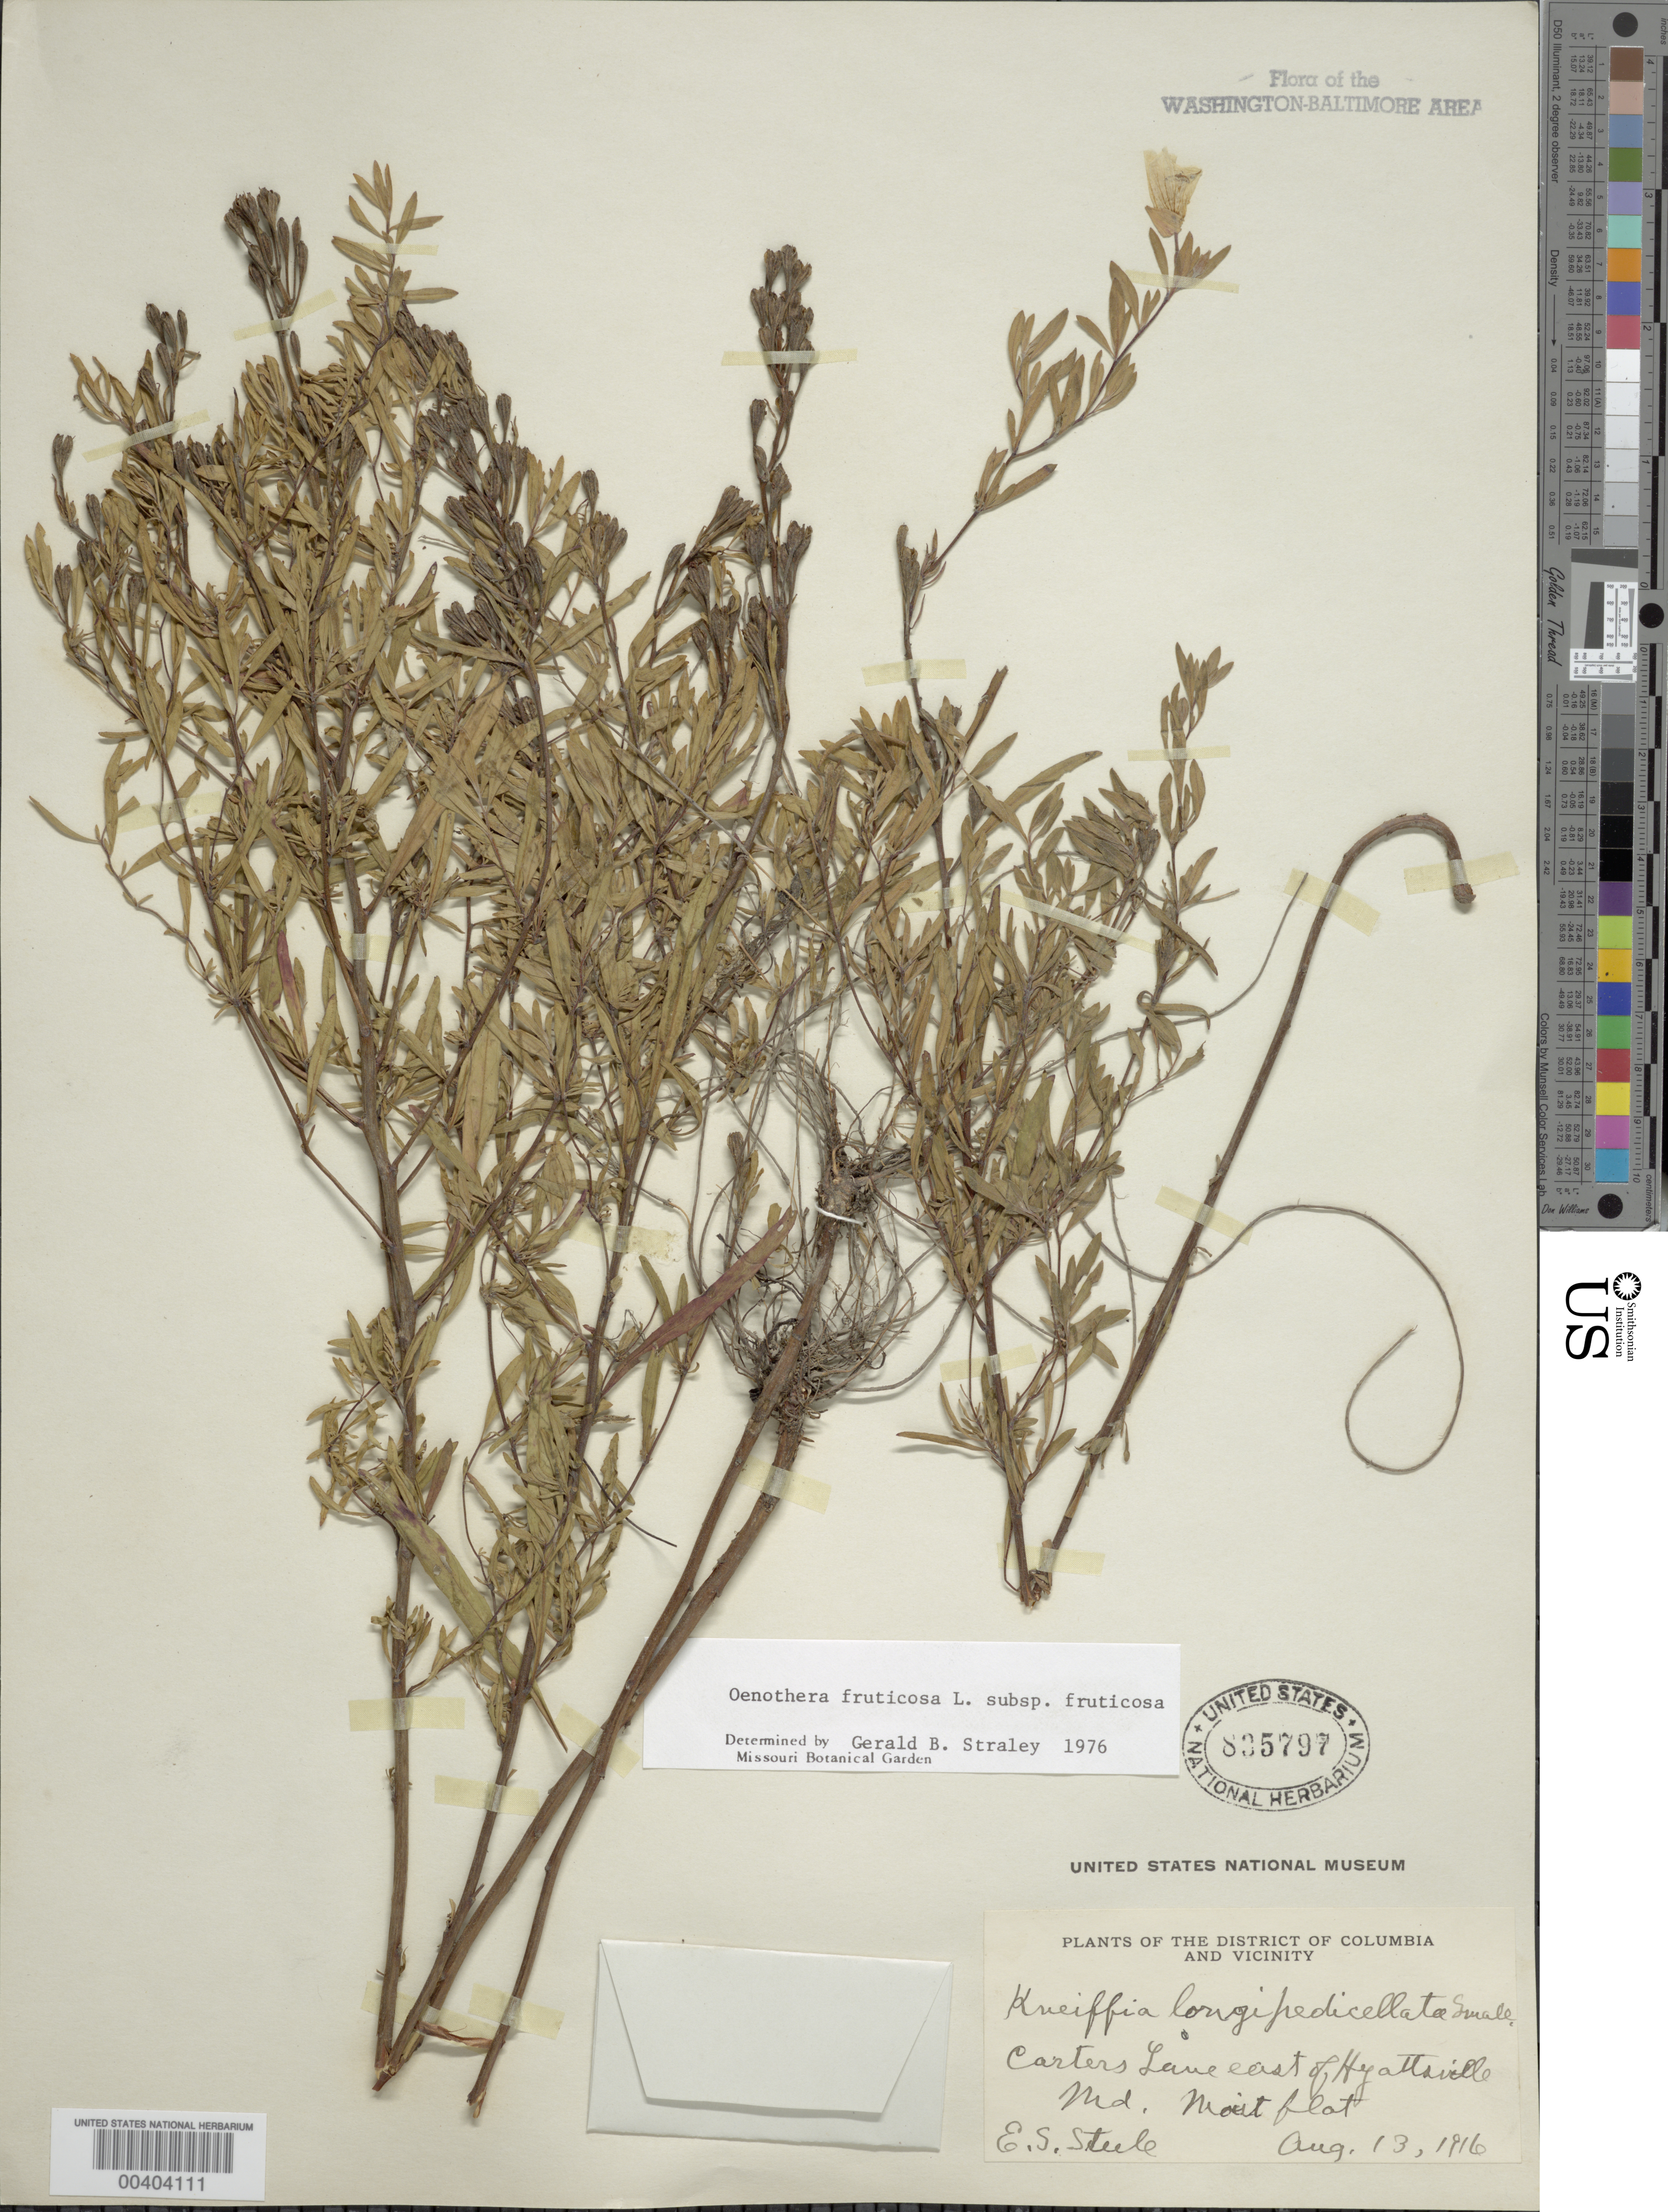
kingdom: Plantae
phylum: Tracheophyta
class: Magnoliopsida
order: Myrtales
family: Onagraceae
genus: Oenothera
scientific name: Oenothera fruticosa subsp. fruticosa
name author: L.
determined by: Straley, G. B.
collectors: E. Steele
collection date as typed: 13 Aug 1916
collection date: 1916-08-13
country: United States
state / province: Maryland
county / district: Prince George's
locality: E of Hyattsville, Carters Lane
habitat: Moist flat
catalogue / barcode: US 835797